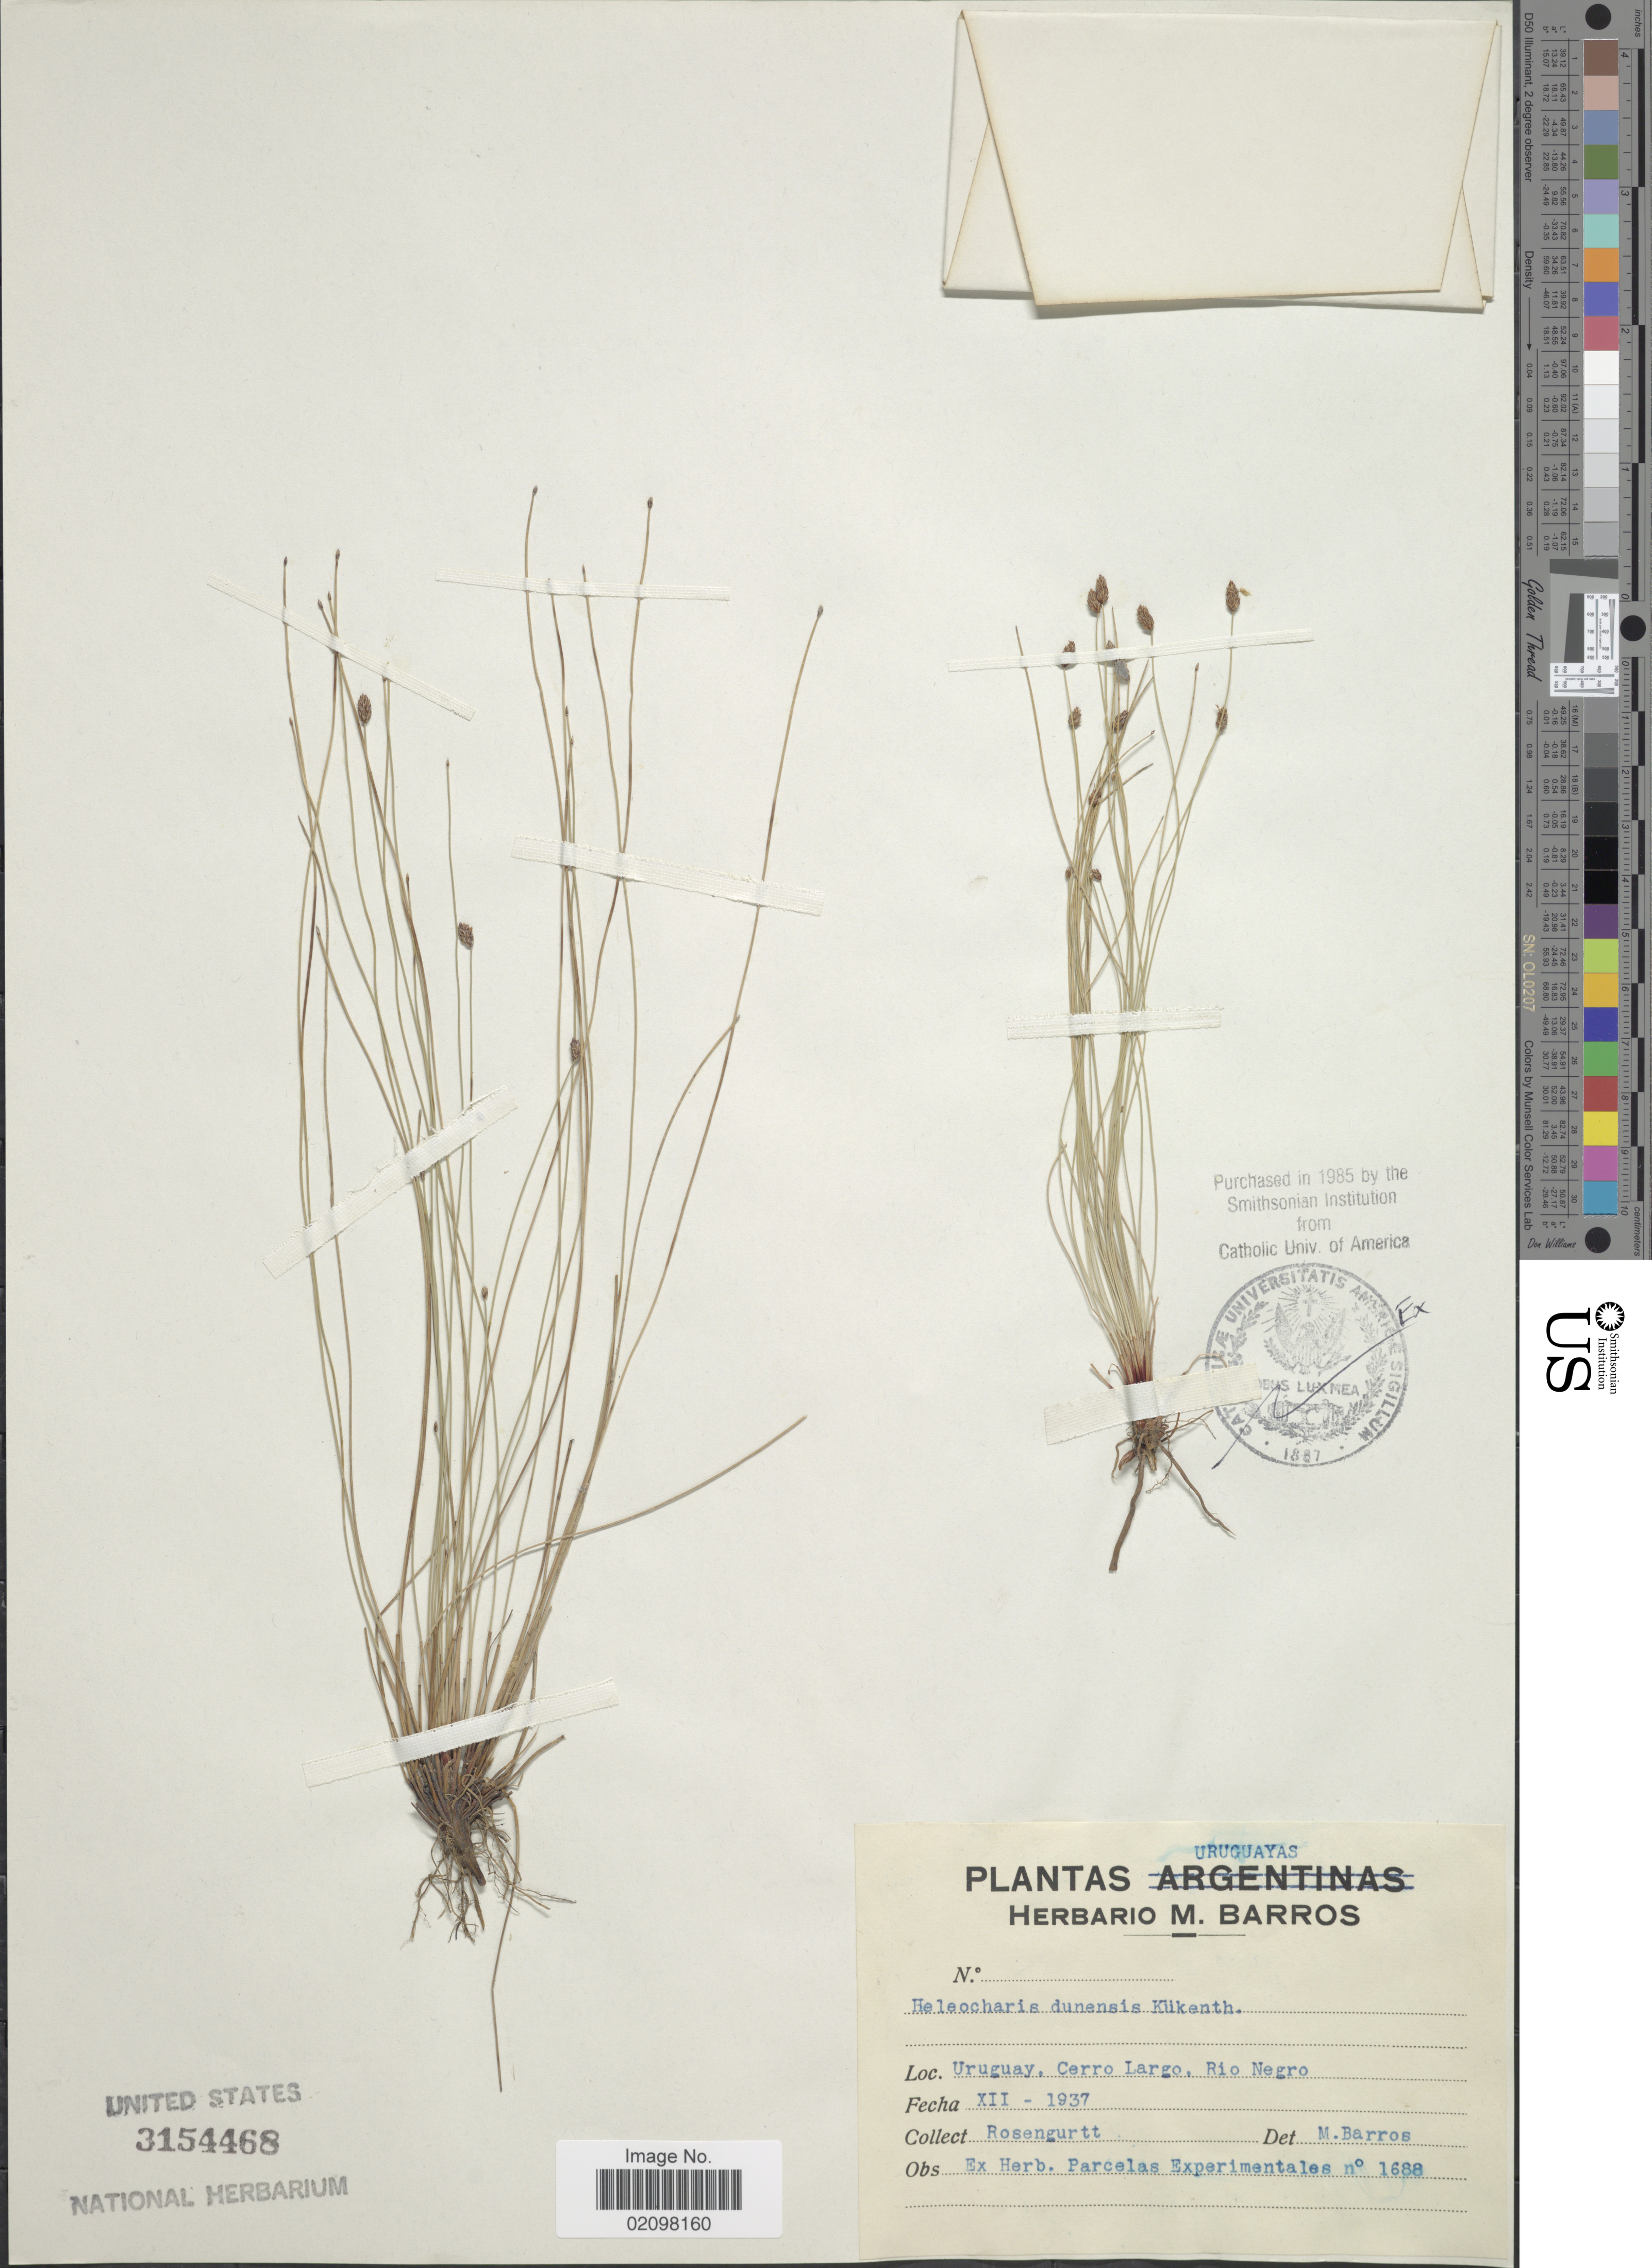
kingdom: Plantae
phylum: Tracheophyta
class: Liliopsida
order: Poales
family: Cyperaceae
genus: Eleocharis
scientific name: Eleocharis dunensis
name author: Kük.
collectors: Rosengurtt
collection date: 1937-12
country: Uruguay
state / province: Rio Negro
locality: Cerro Largo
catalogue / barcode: US 3154468